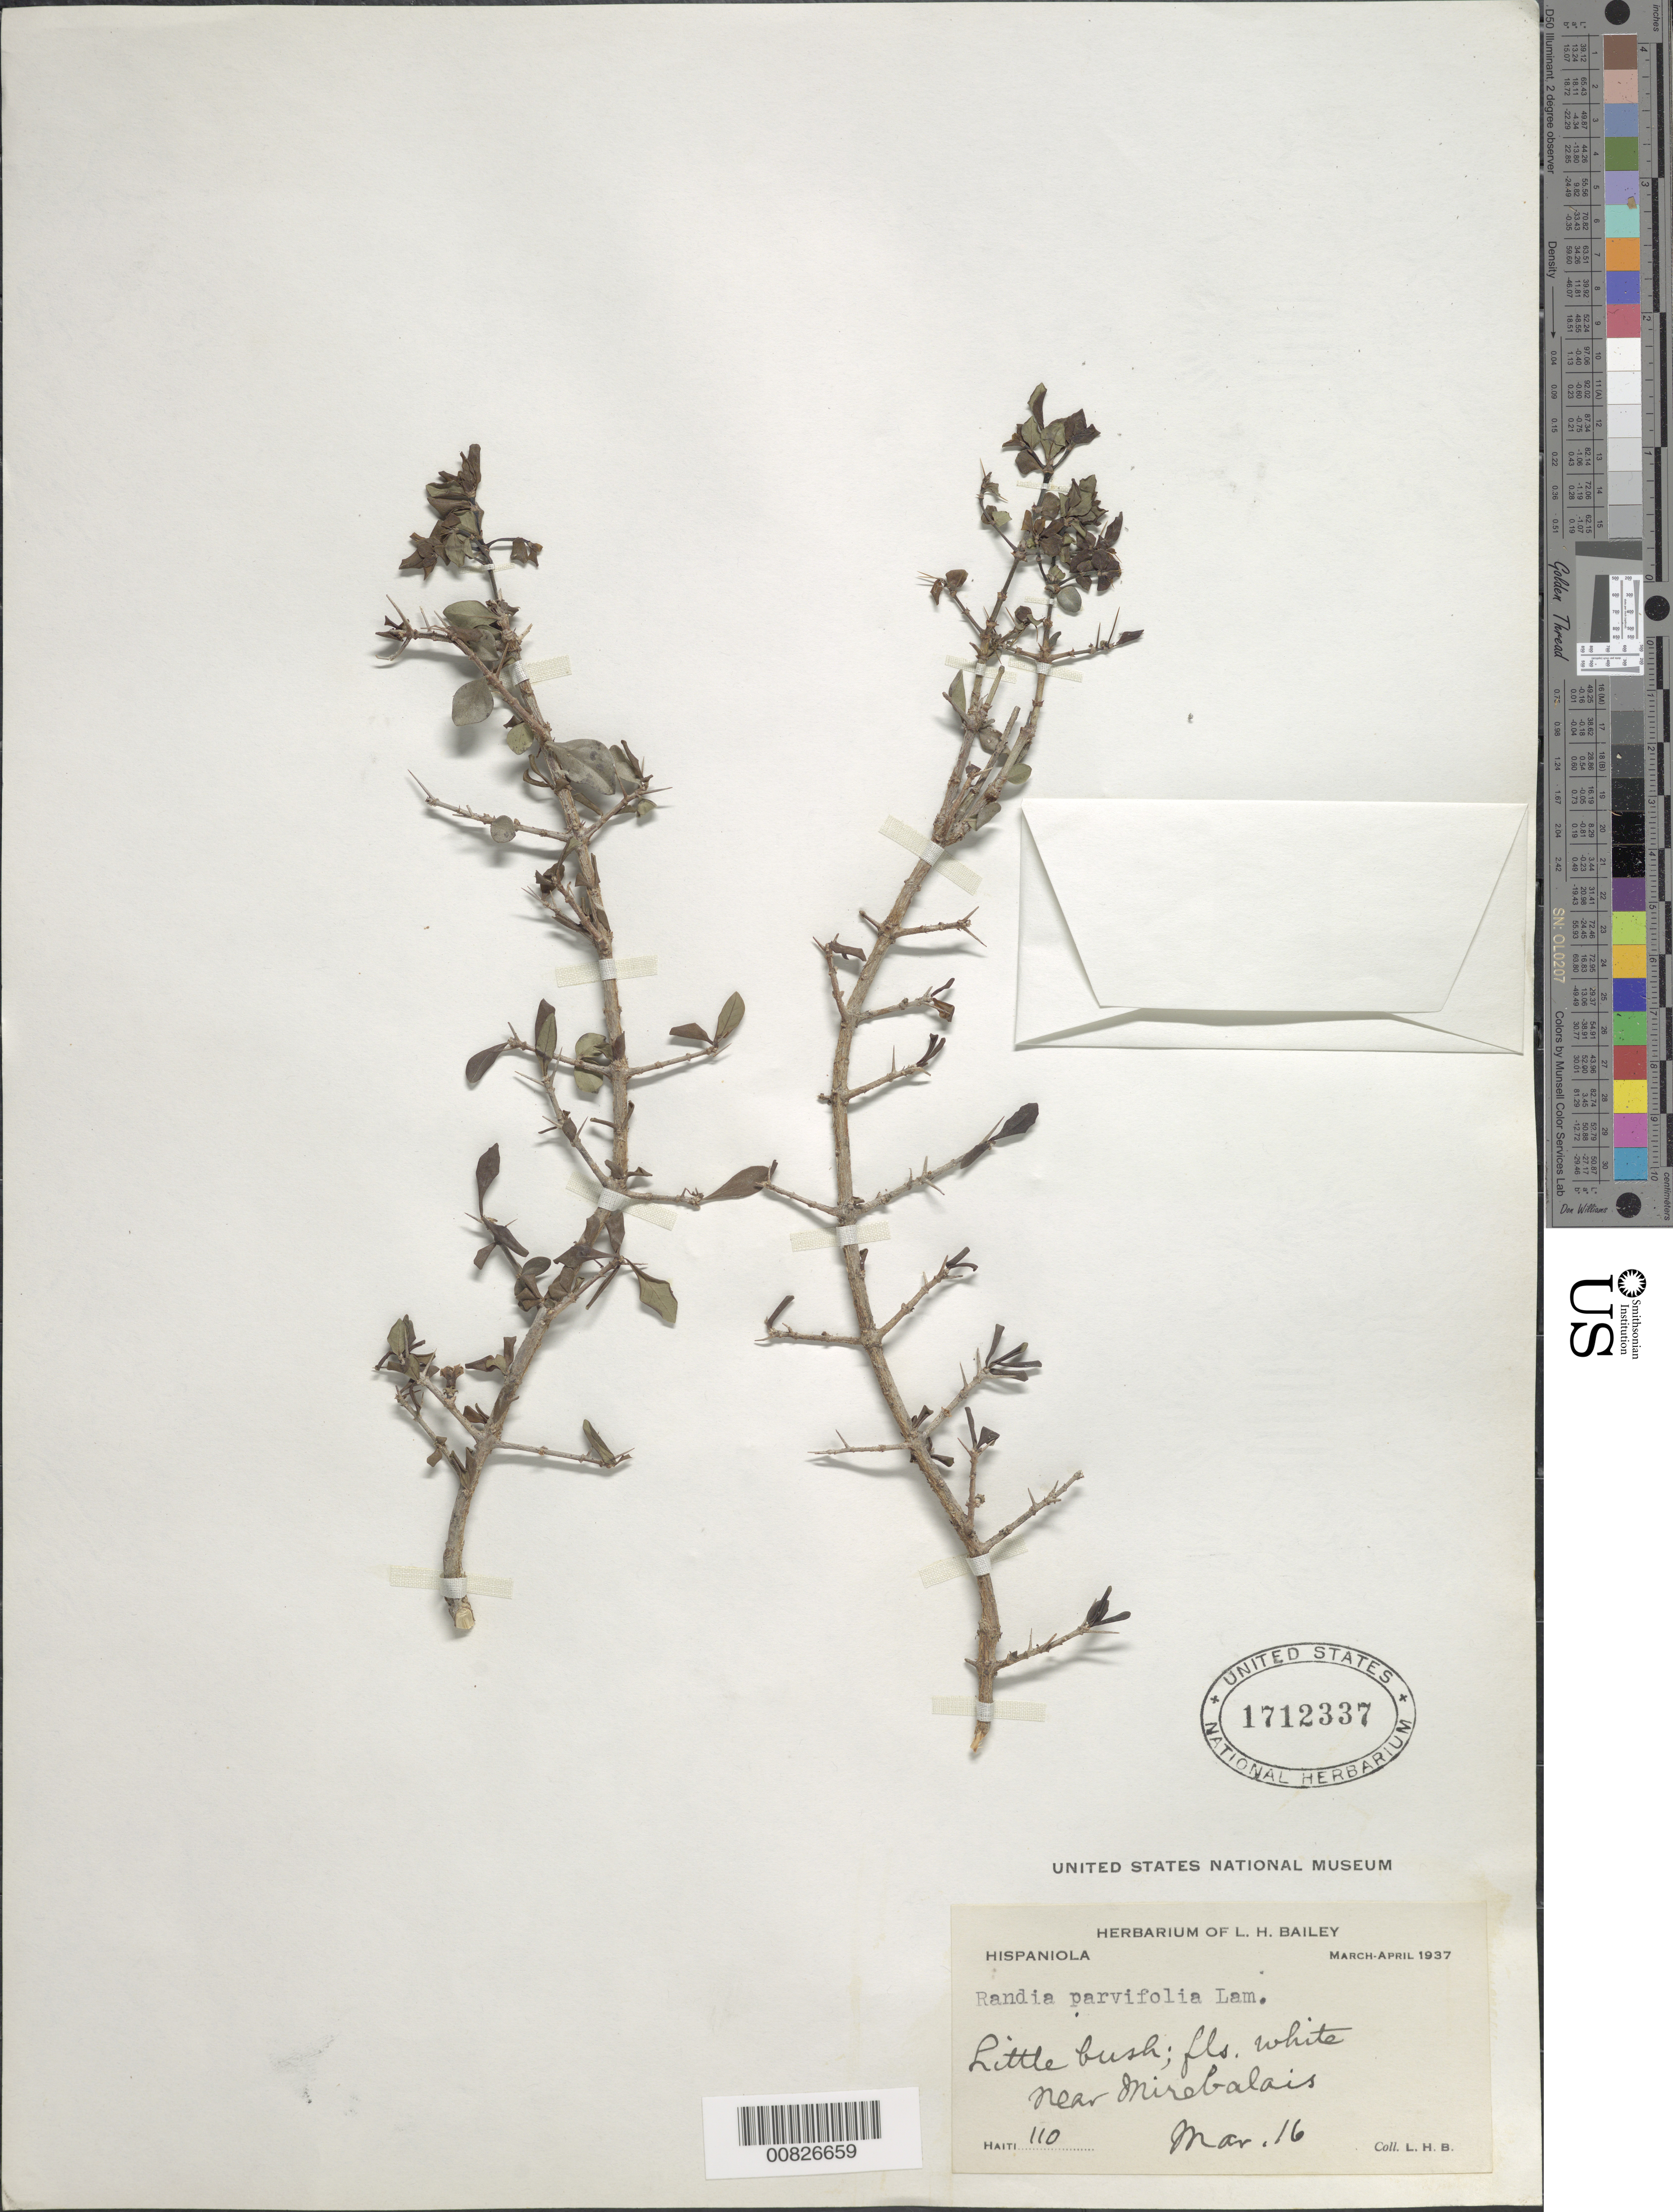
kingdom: Plantae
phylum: Tracheophyta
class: Magnoliopsida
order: Gentianales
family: Rubiaceae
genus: Randia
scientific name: Randia parvifolia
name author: Lam.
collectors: L. H. Bailey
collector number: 110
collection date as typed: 16 Mar 1937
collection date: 1937-03-16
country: Haiti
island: Hispaniola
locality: Near Mirebalais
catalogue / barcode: US 1712337